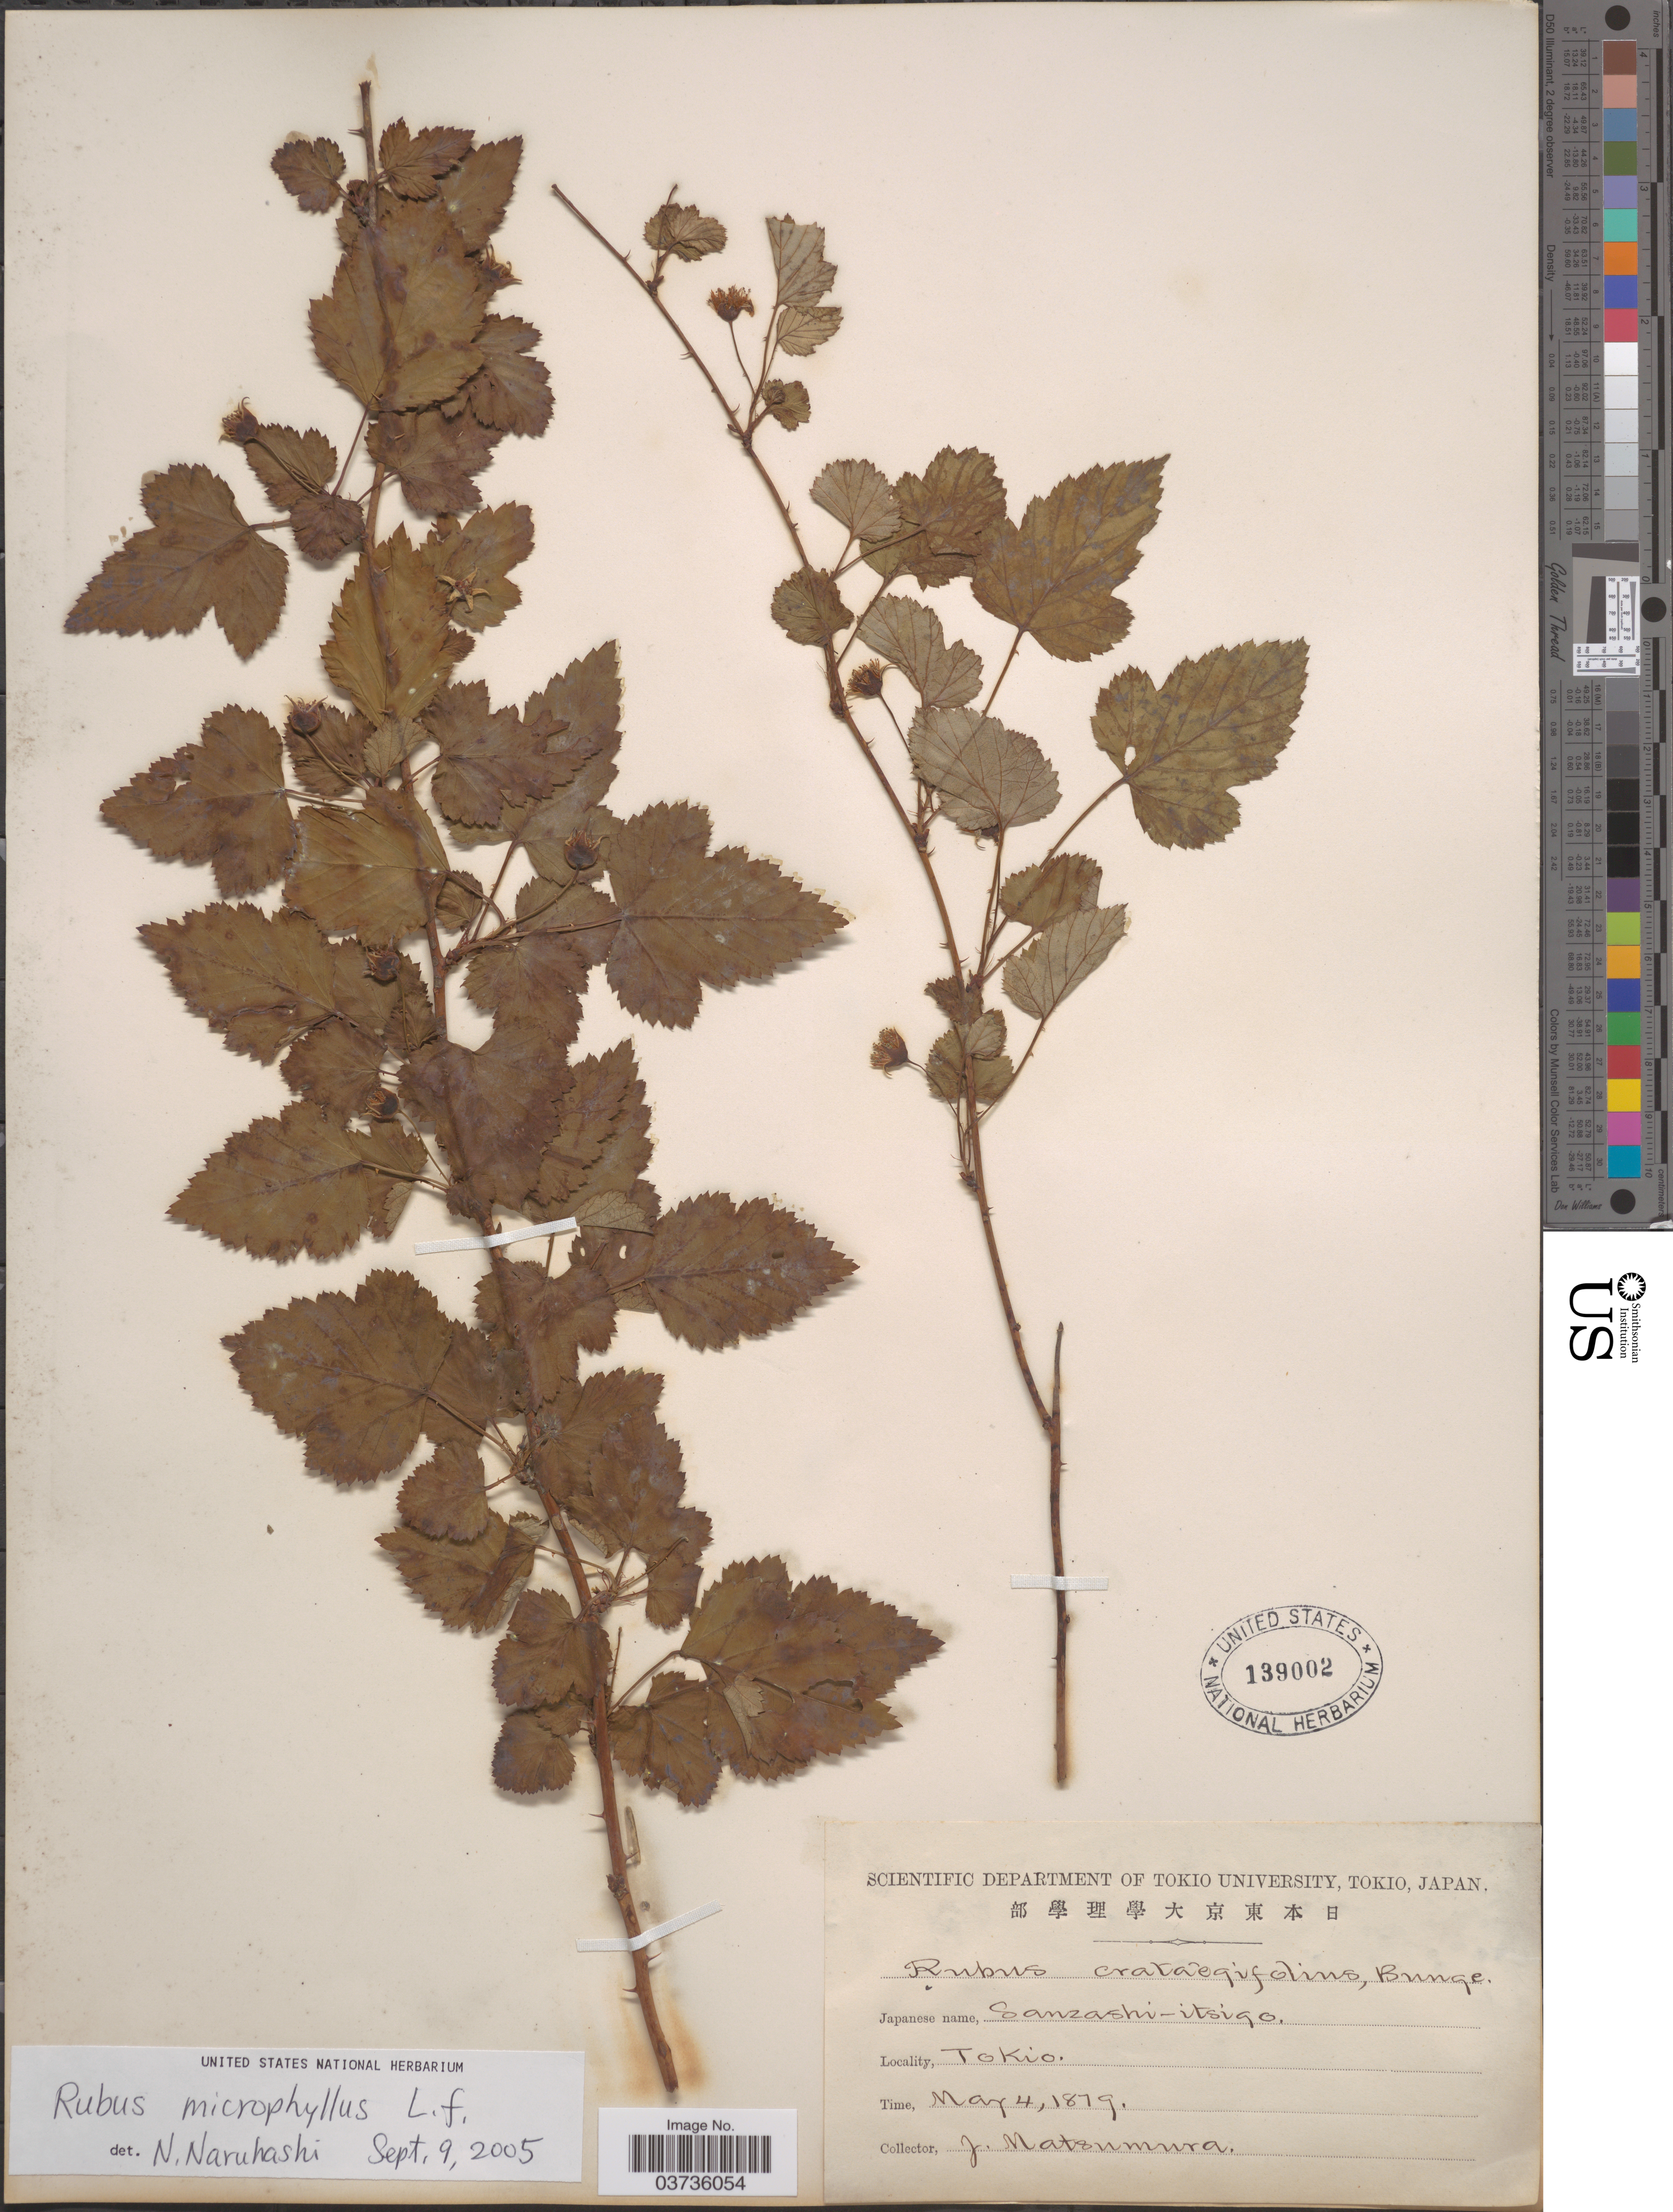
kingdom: Plantae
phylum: Tracheophyta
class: Magnoliopsida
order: Rosales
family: Rosaceae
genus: Rubus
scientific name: Rubus microphyllus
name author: L. f.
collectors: J. Matsumura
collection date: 1879-05-04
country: Japan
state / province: Tokyo, Federal City of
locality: Tokio.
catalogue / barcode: US 139002